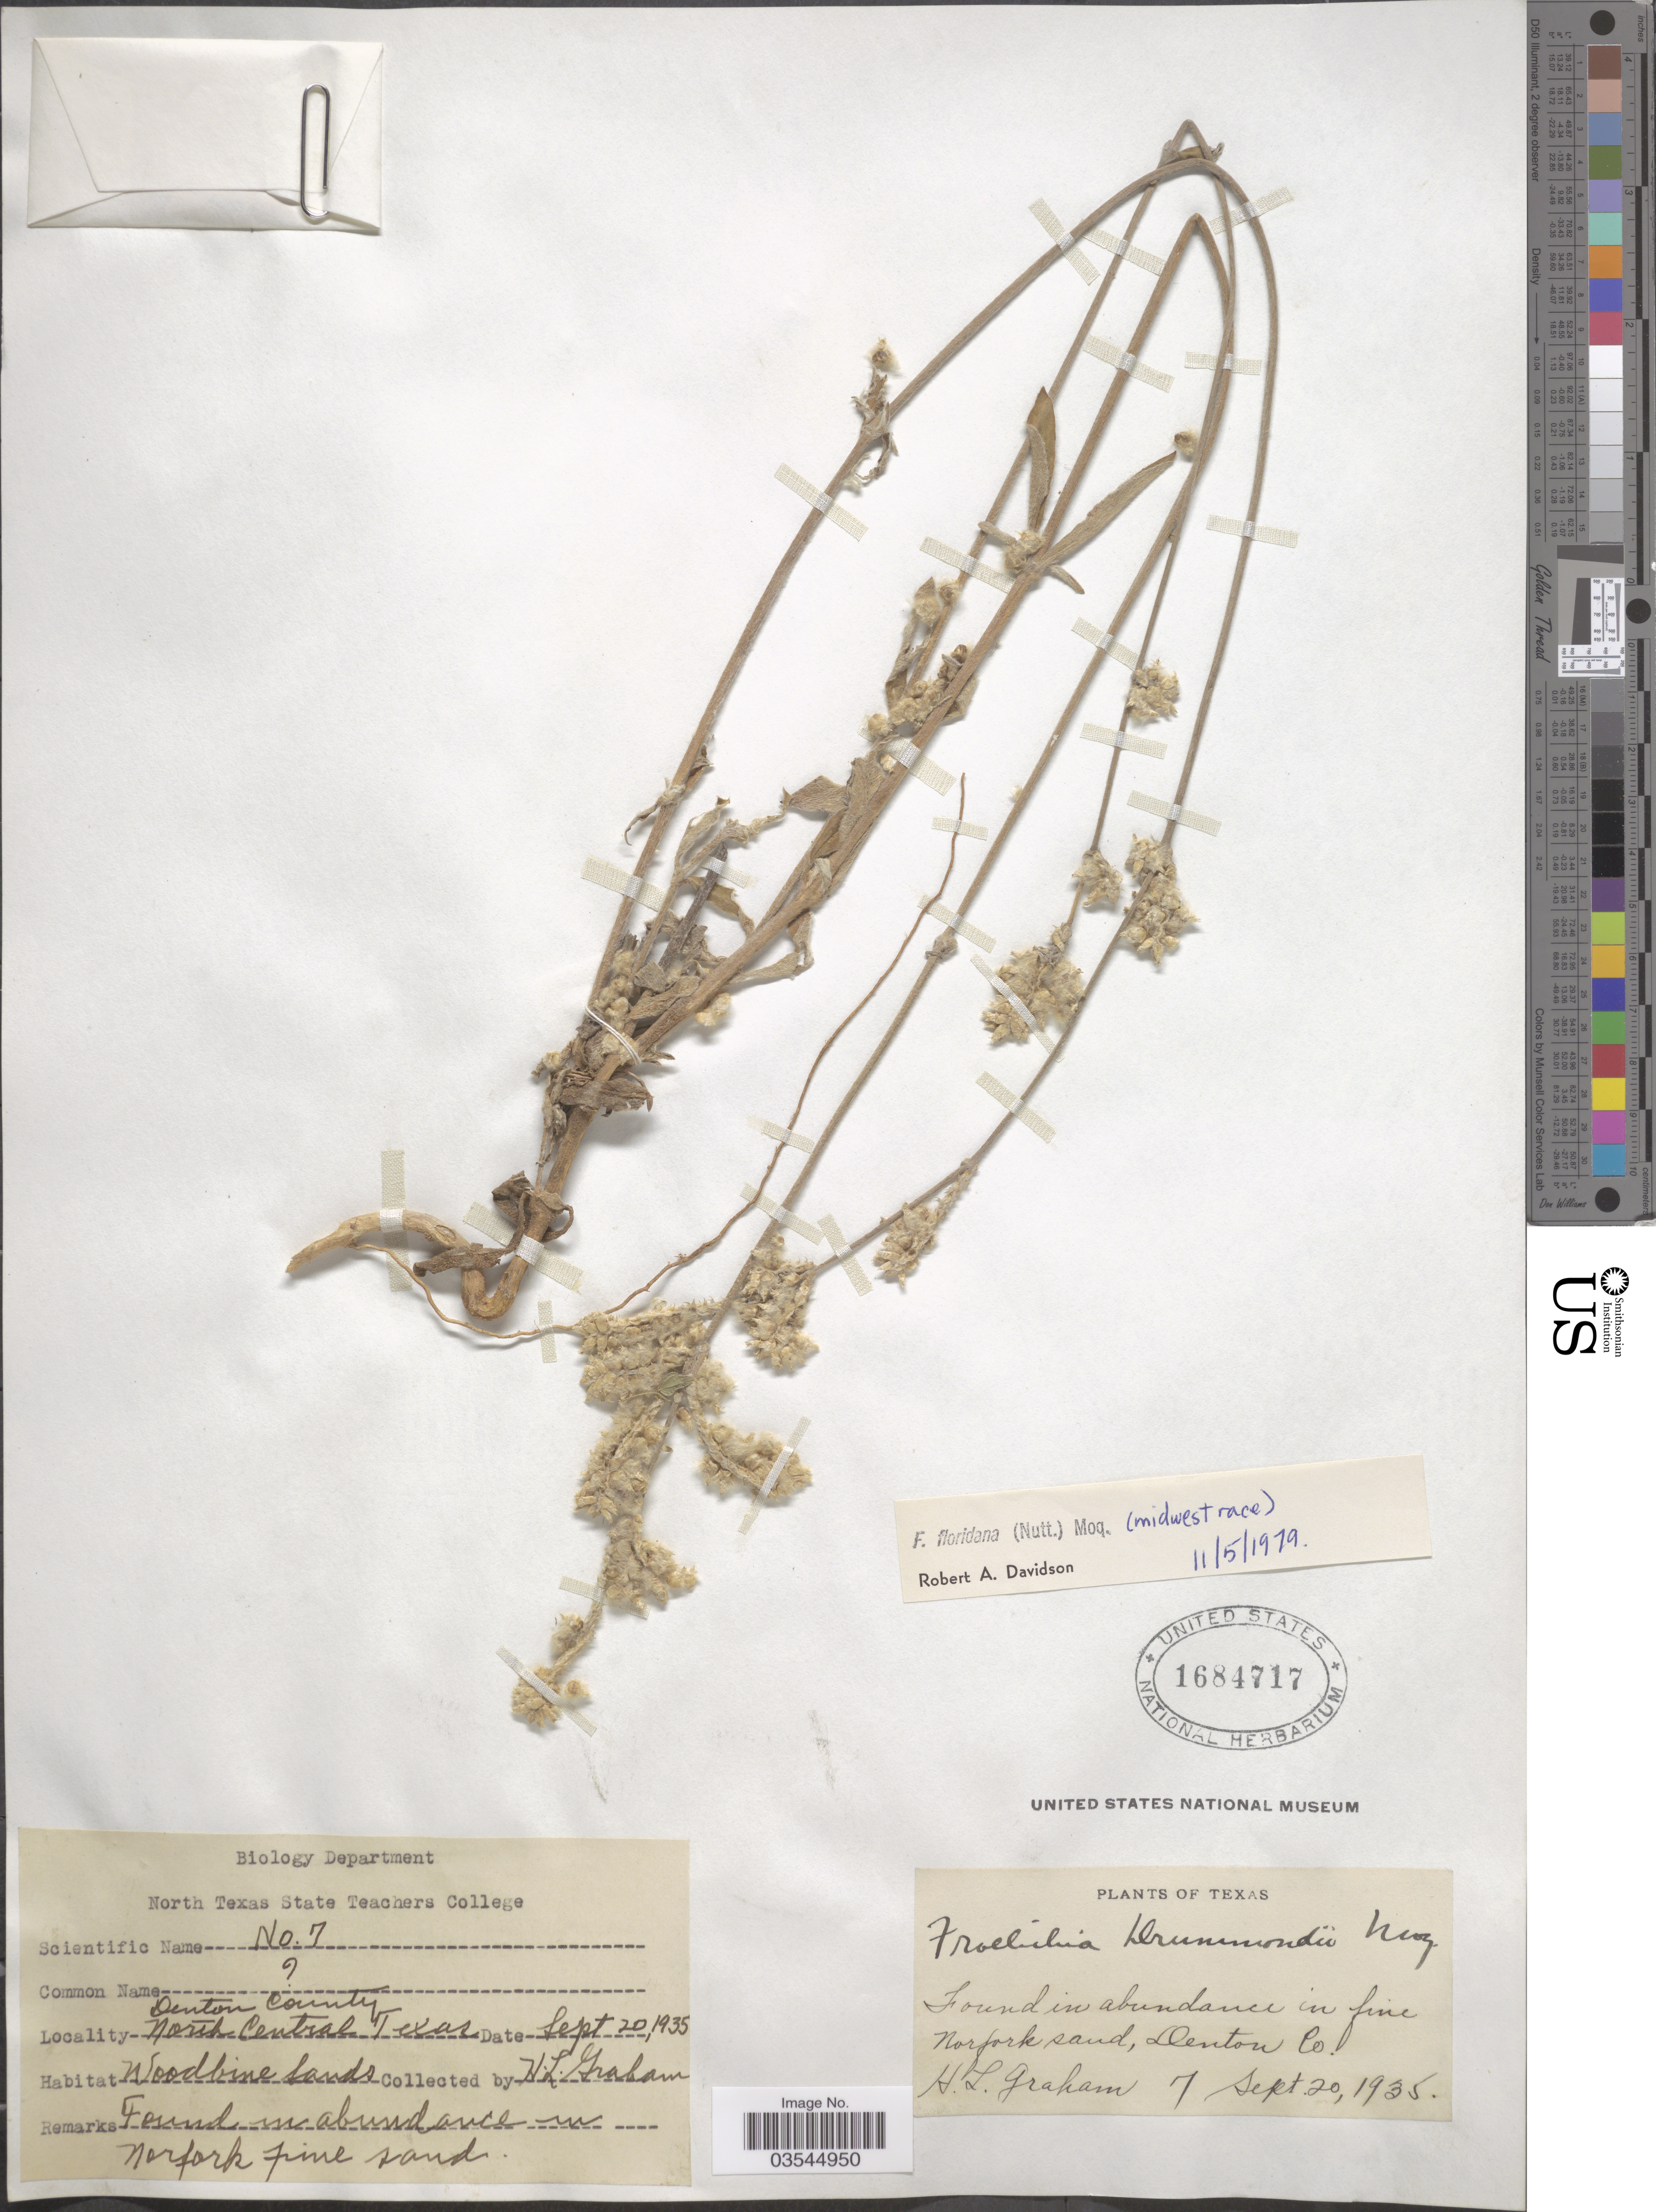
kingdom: Plantae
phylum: Tracheophyta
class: Magnoliopsida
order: Caryophyllales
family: Amaranthaceae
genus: Froelichia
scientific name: Froelichia floridana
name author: (Nutt.) Moq.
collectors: H. L. Graham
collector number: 7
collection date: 1935-09-20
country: United States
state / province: Texas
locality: In fine Norfork sand, Denton Co. North Central Texas.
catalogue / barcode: US 1684717